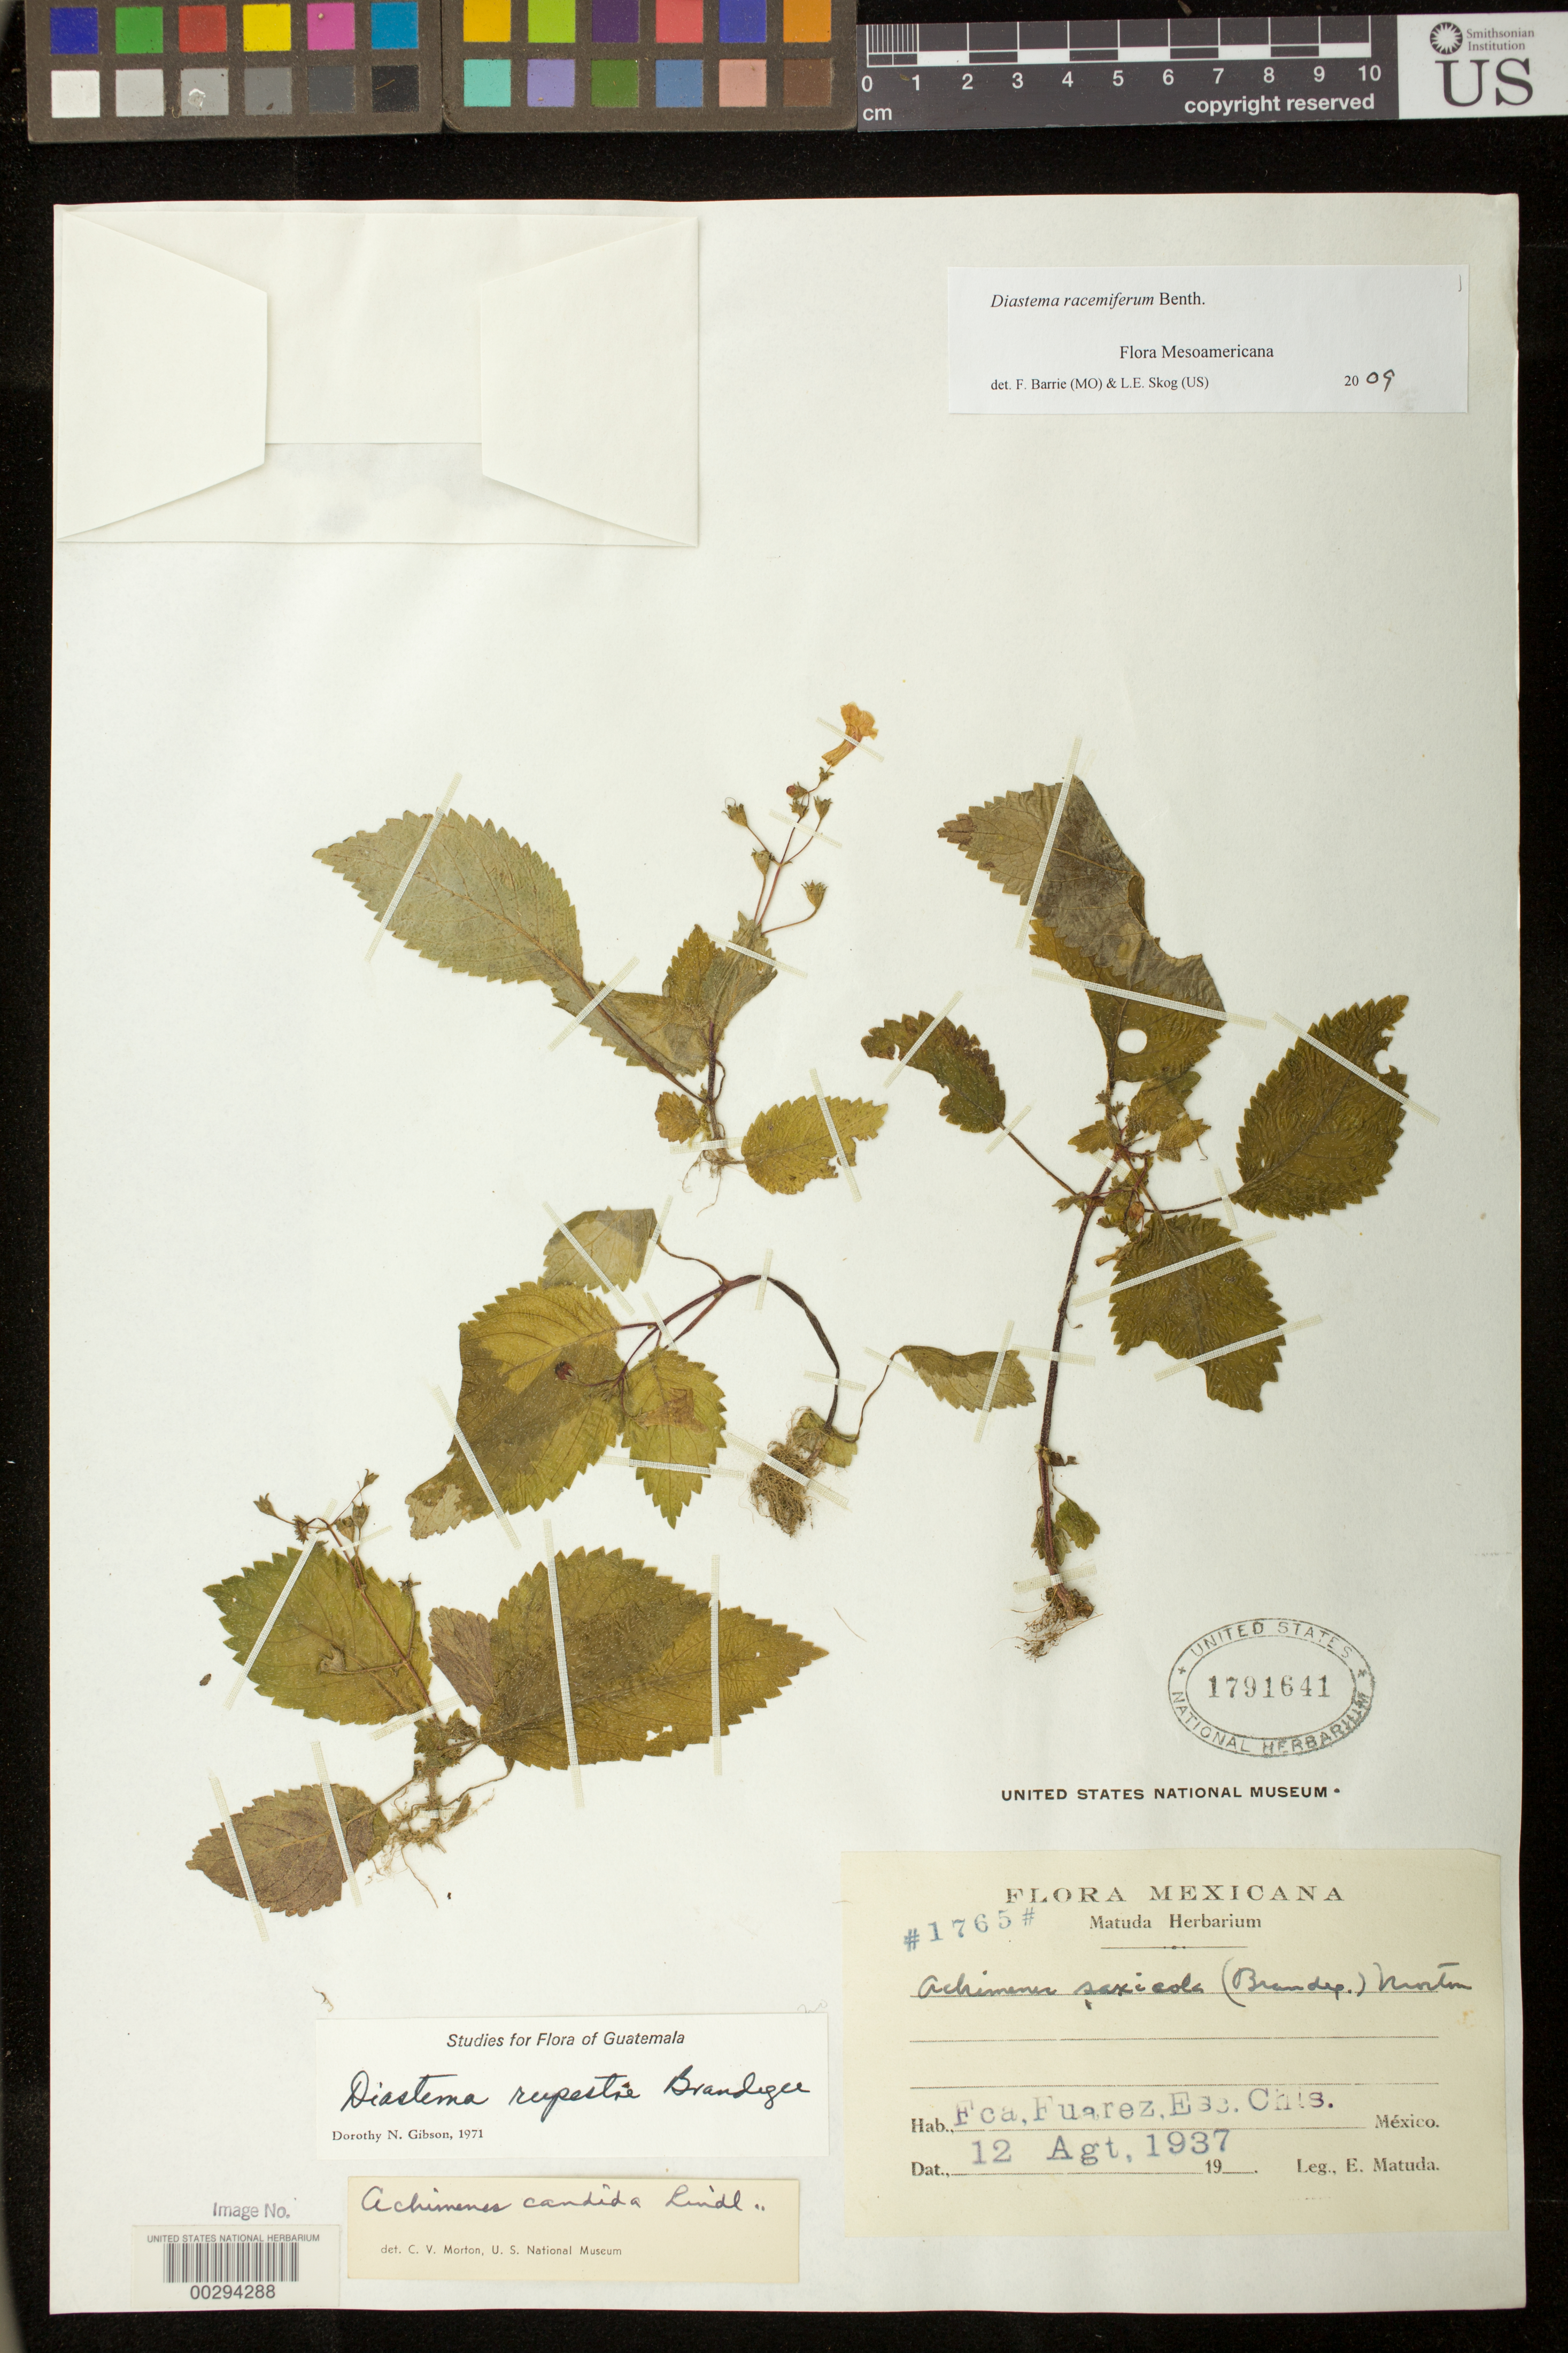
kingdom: Plantae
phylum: Tracheophyta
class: Magnoliopsida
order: Lamiales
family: Gesneriaceae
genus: Diastema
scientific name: Diastema racemiferum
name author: Benth.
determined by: Barrie, F. R.; Skog, Laurence E.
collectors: E. Matuda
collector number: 1765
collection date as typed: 12 Aug 1937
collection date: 1937-08-12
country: Mexico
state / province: Chiapas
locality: Fca. Fuarez, Esc. Chis.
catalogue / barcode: US 1791641